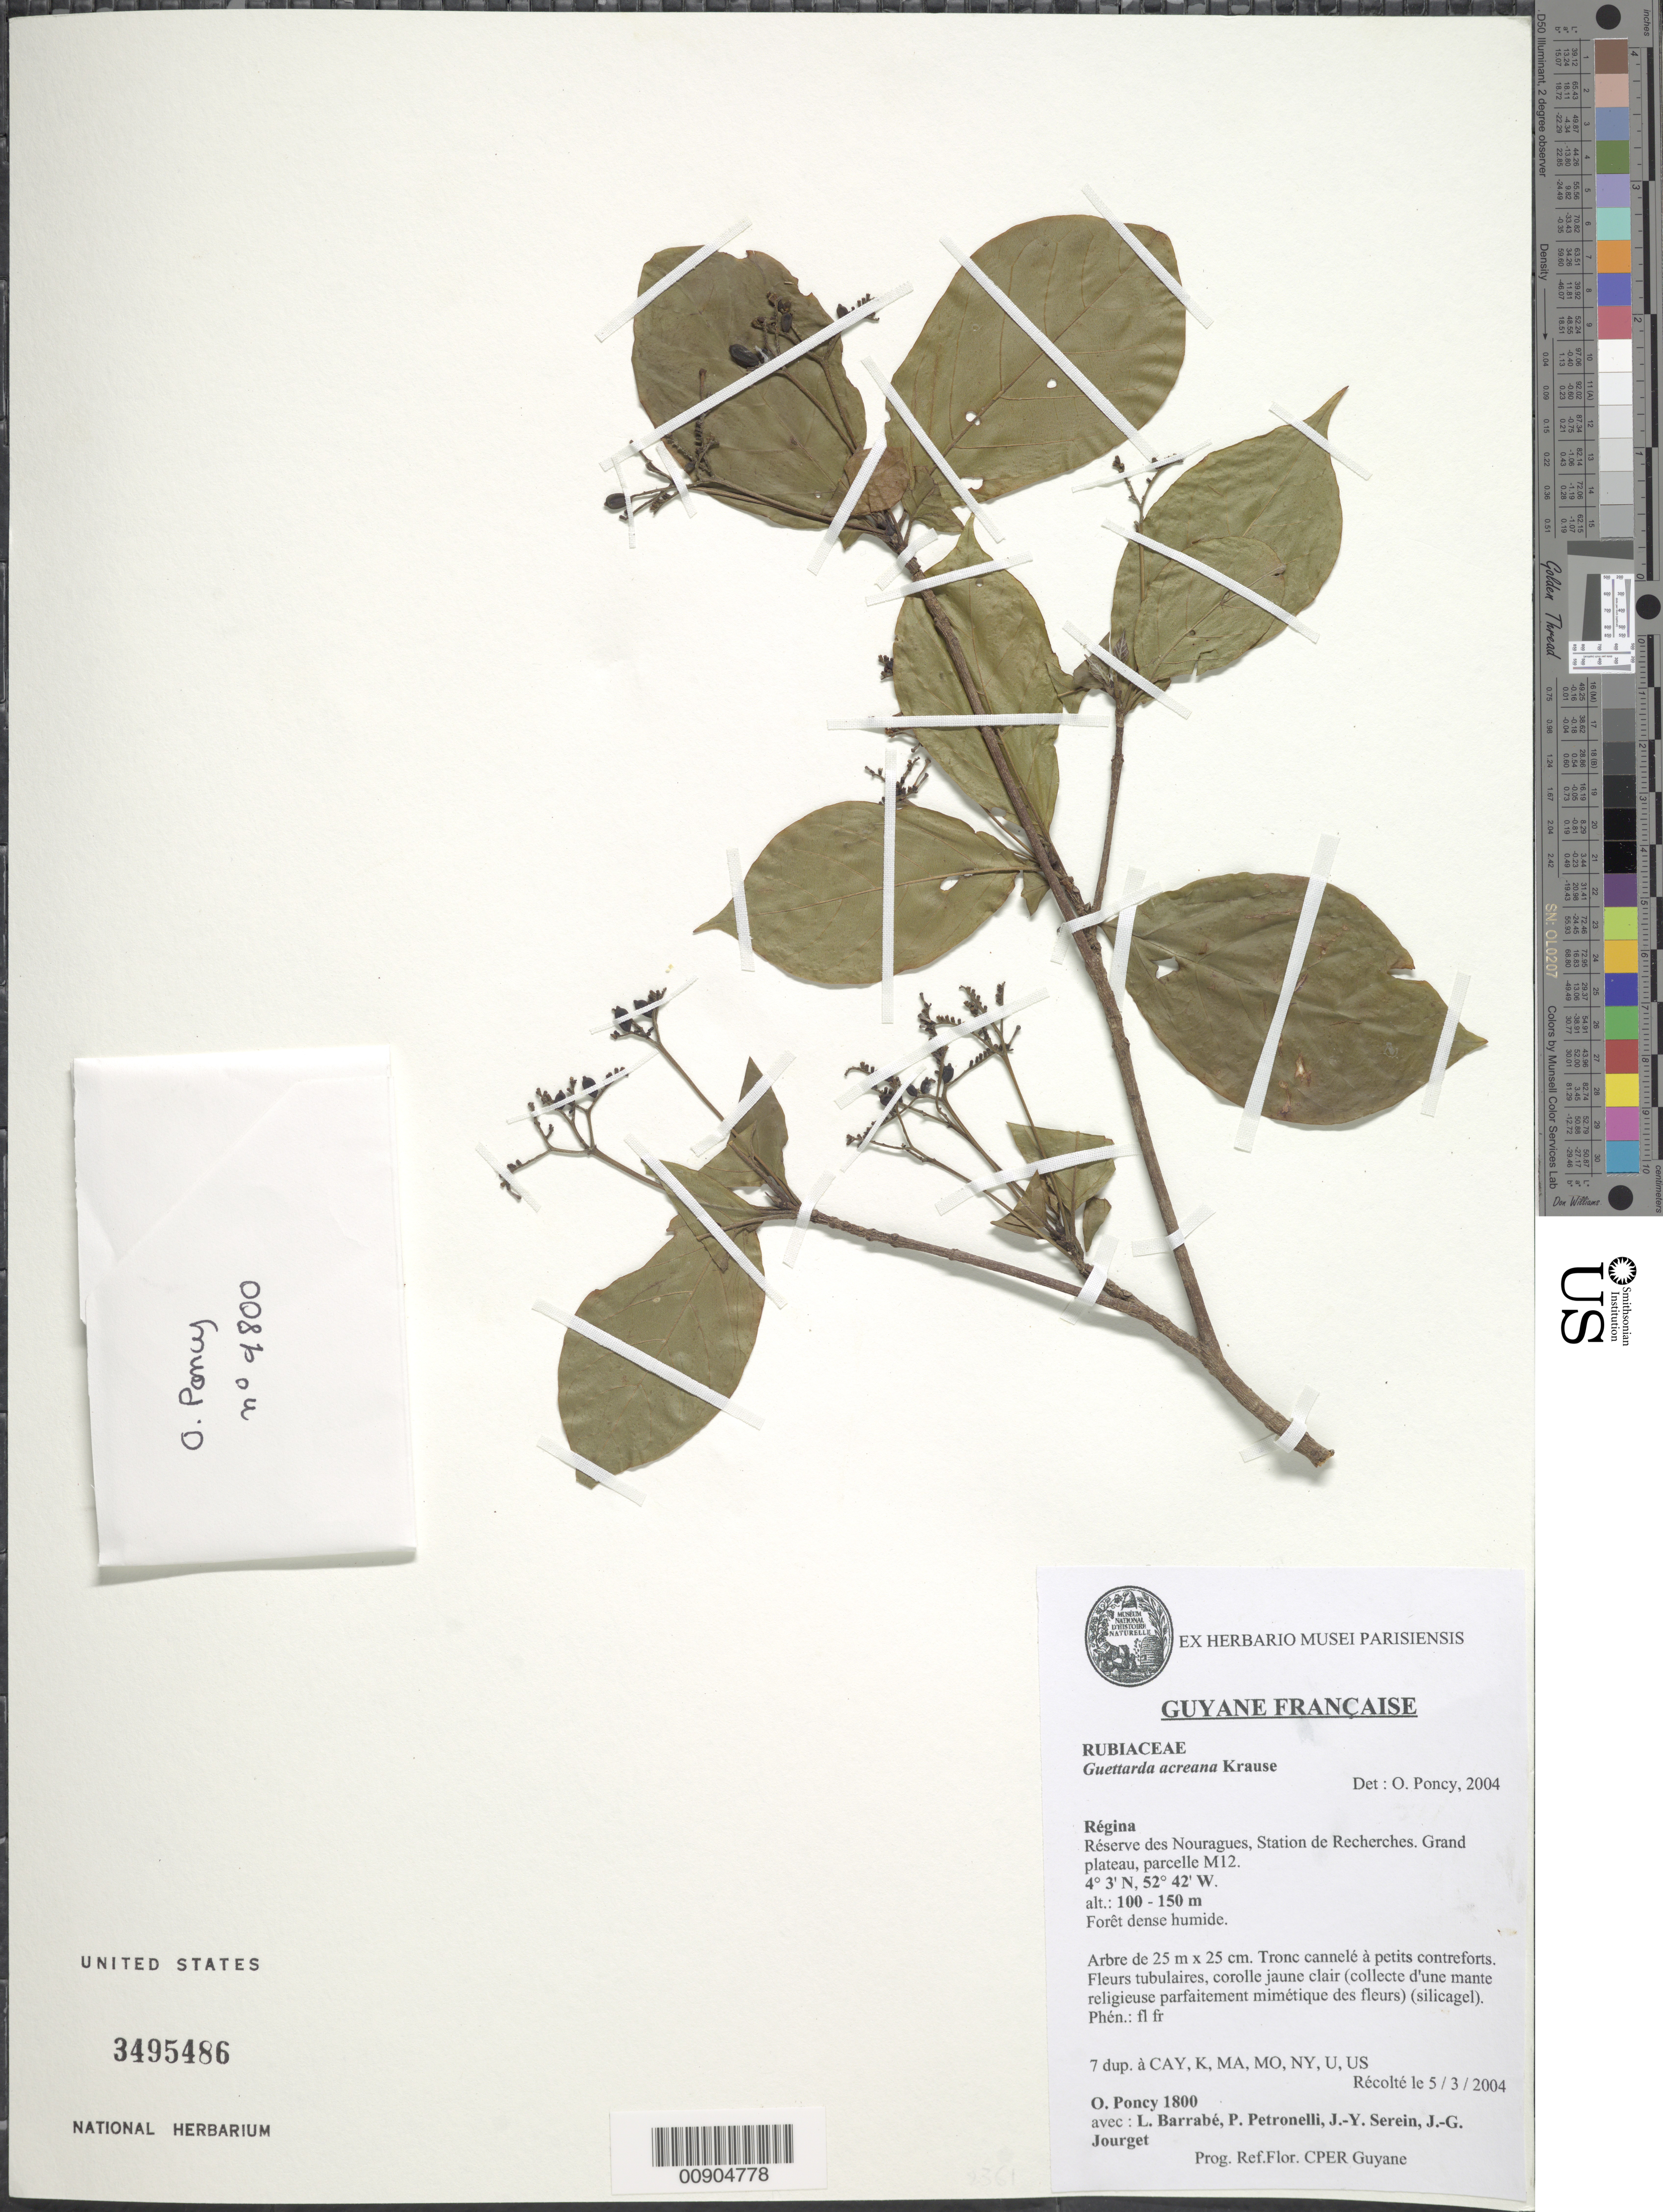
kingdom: Plantae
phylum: Tracheophyta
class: Magnoliopsida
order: Gentianales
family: Rubiaceae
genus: Guettarda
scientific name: Guettarda acreana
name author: K. Krause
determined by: Poncy, O.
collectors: O. Poncy, L. Barrabé, P. Petronelli, J. Serein & J. Jourget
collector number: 1800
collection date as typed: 5-Mar-04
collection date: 2004-03-05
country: French Guiana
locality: Régina, Réserve des Nouragues, Station de Recherches. Grand plateau, parcelle M12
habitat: Forêt dense humide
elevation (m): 100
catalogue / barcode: US 3495486